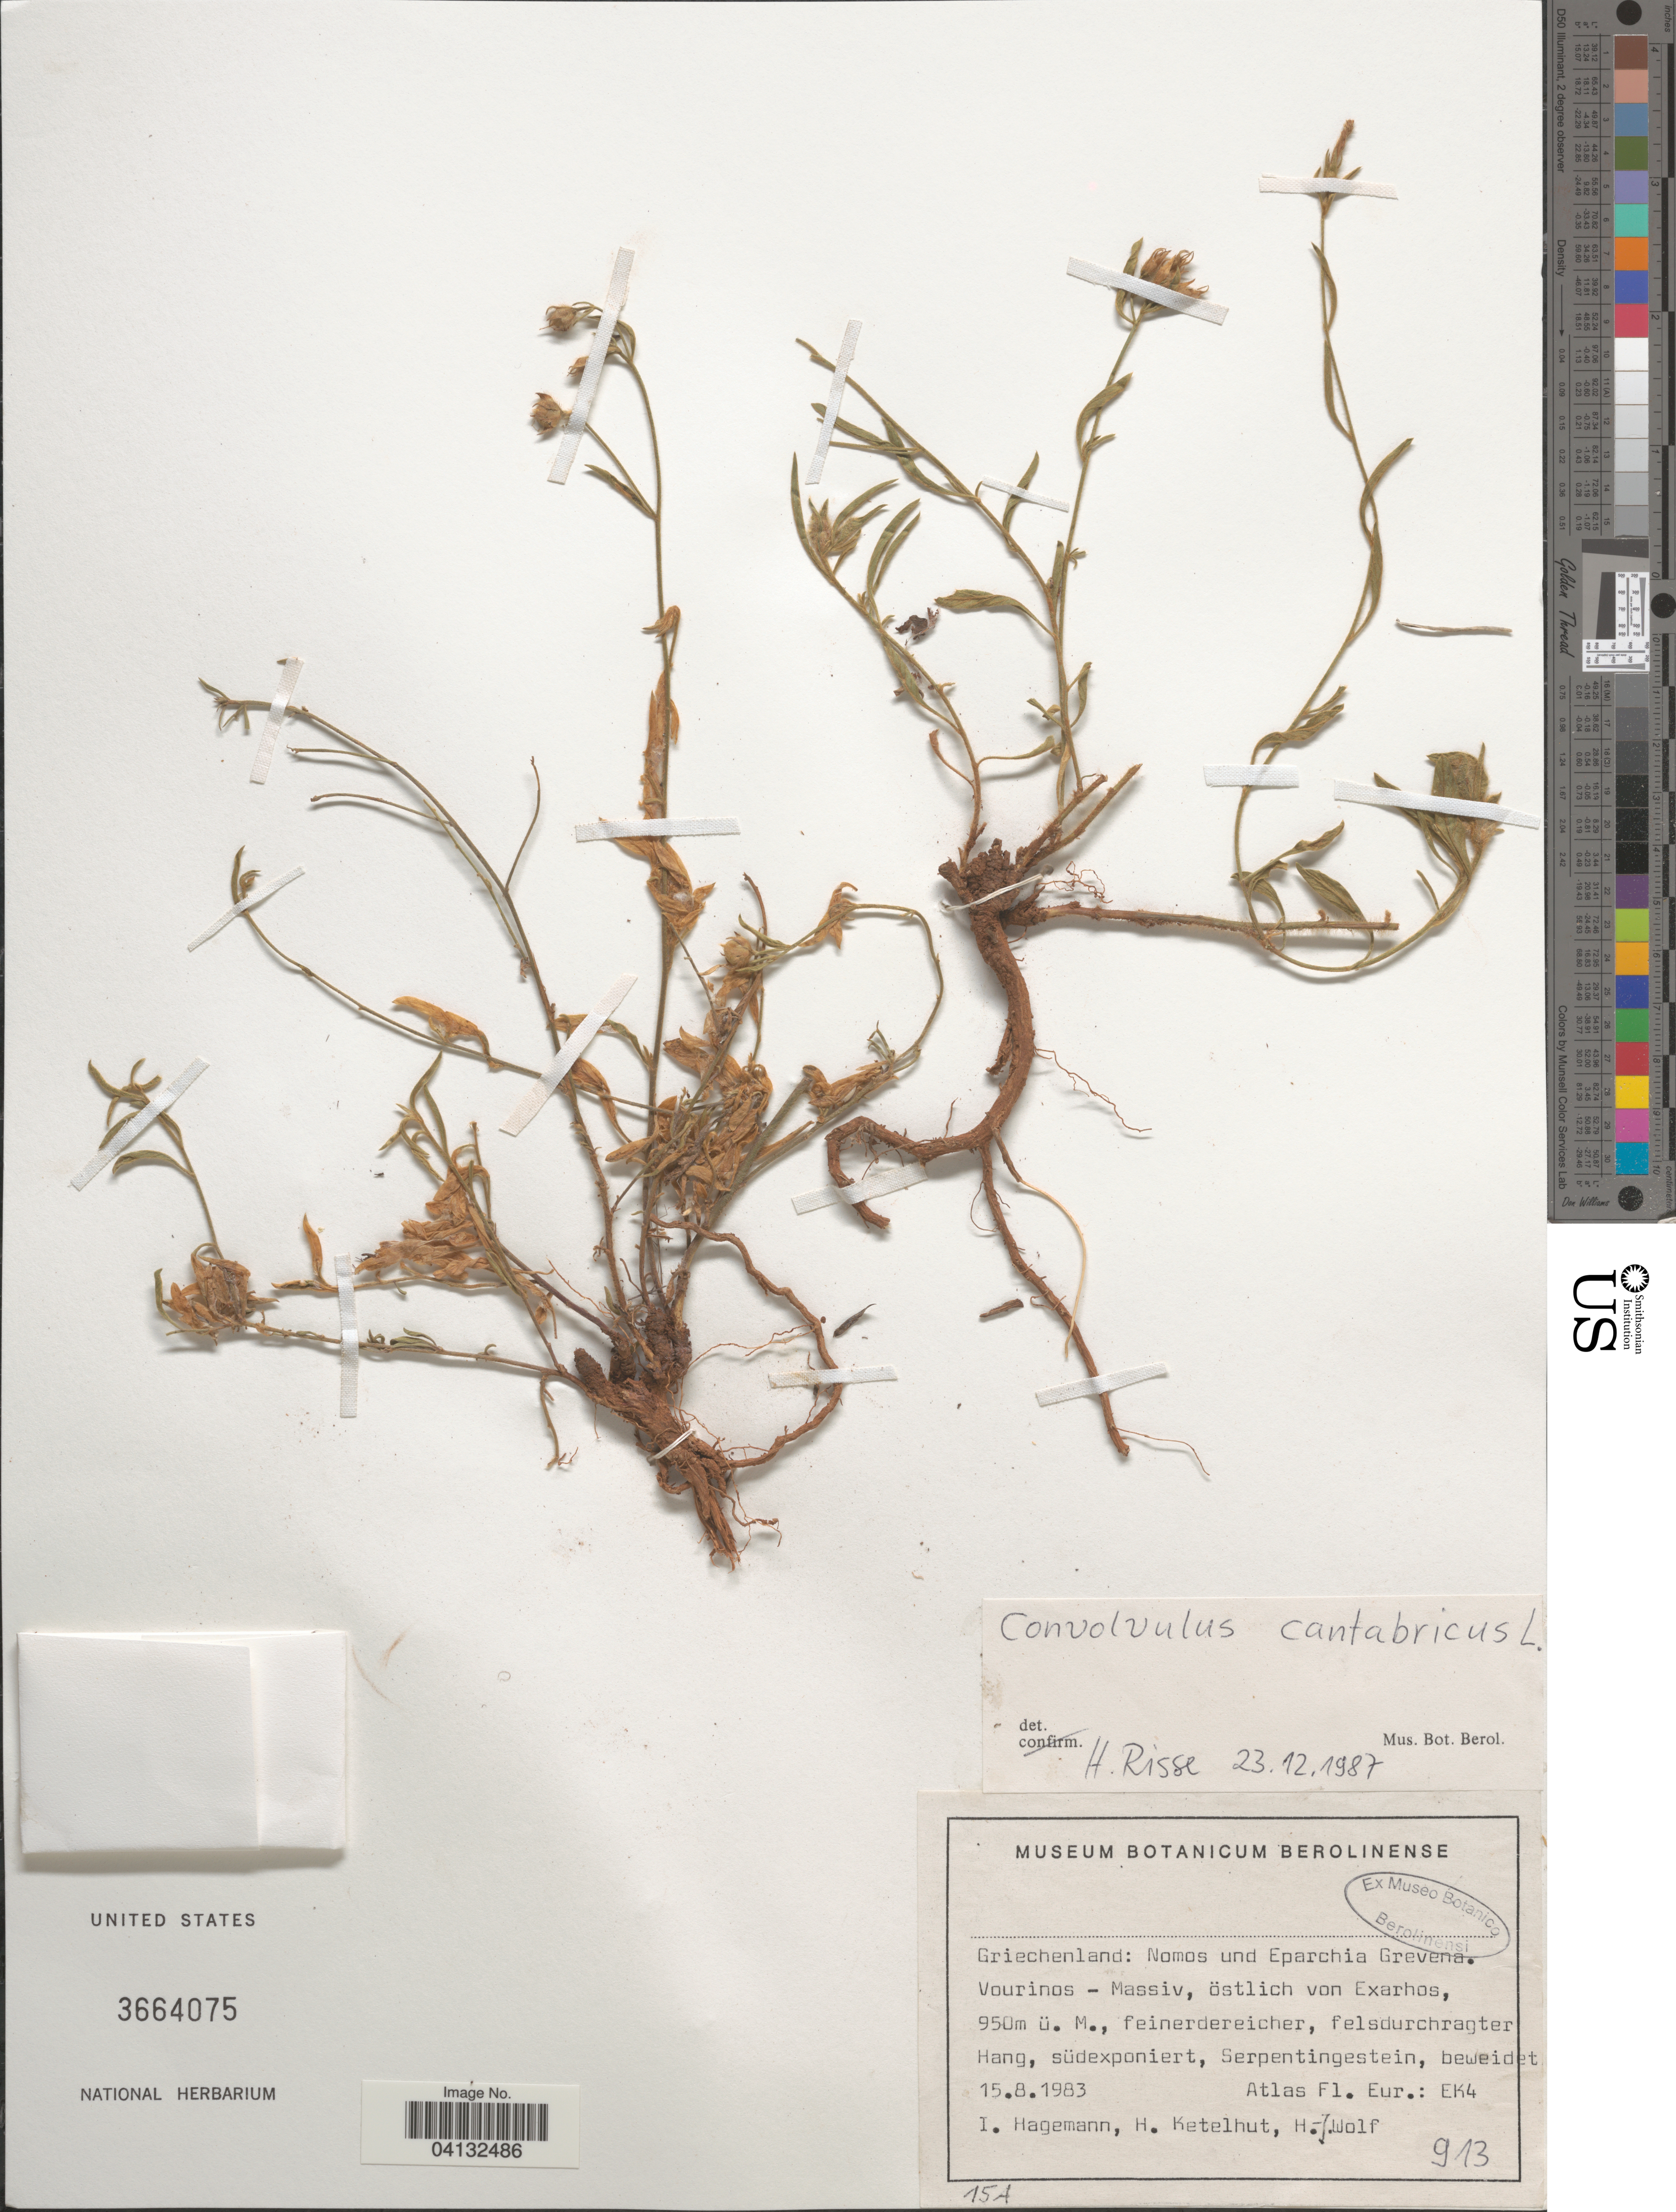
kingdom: Plantae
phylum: Tracheophyta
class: Magnoliopsida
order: Solanales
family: Convolvulaceae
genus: Convolvulus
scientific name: Convolvulus cantabricus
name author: L.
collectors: I. Hagemann, H. Ketelhut & H. Wolf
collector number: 913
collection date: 1983-08-15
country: Greece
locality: Griechenland: Nomos und Eparchia Grevena. Vourinos - Massiv, östlich von Exarhos, feinerdereicher, felsdurchragter Hang, südexponiert, Serpentingestein, beweidet.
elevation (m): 950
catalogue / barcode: US 3664075